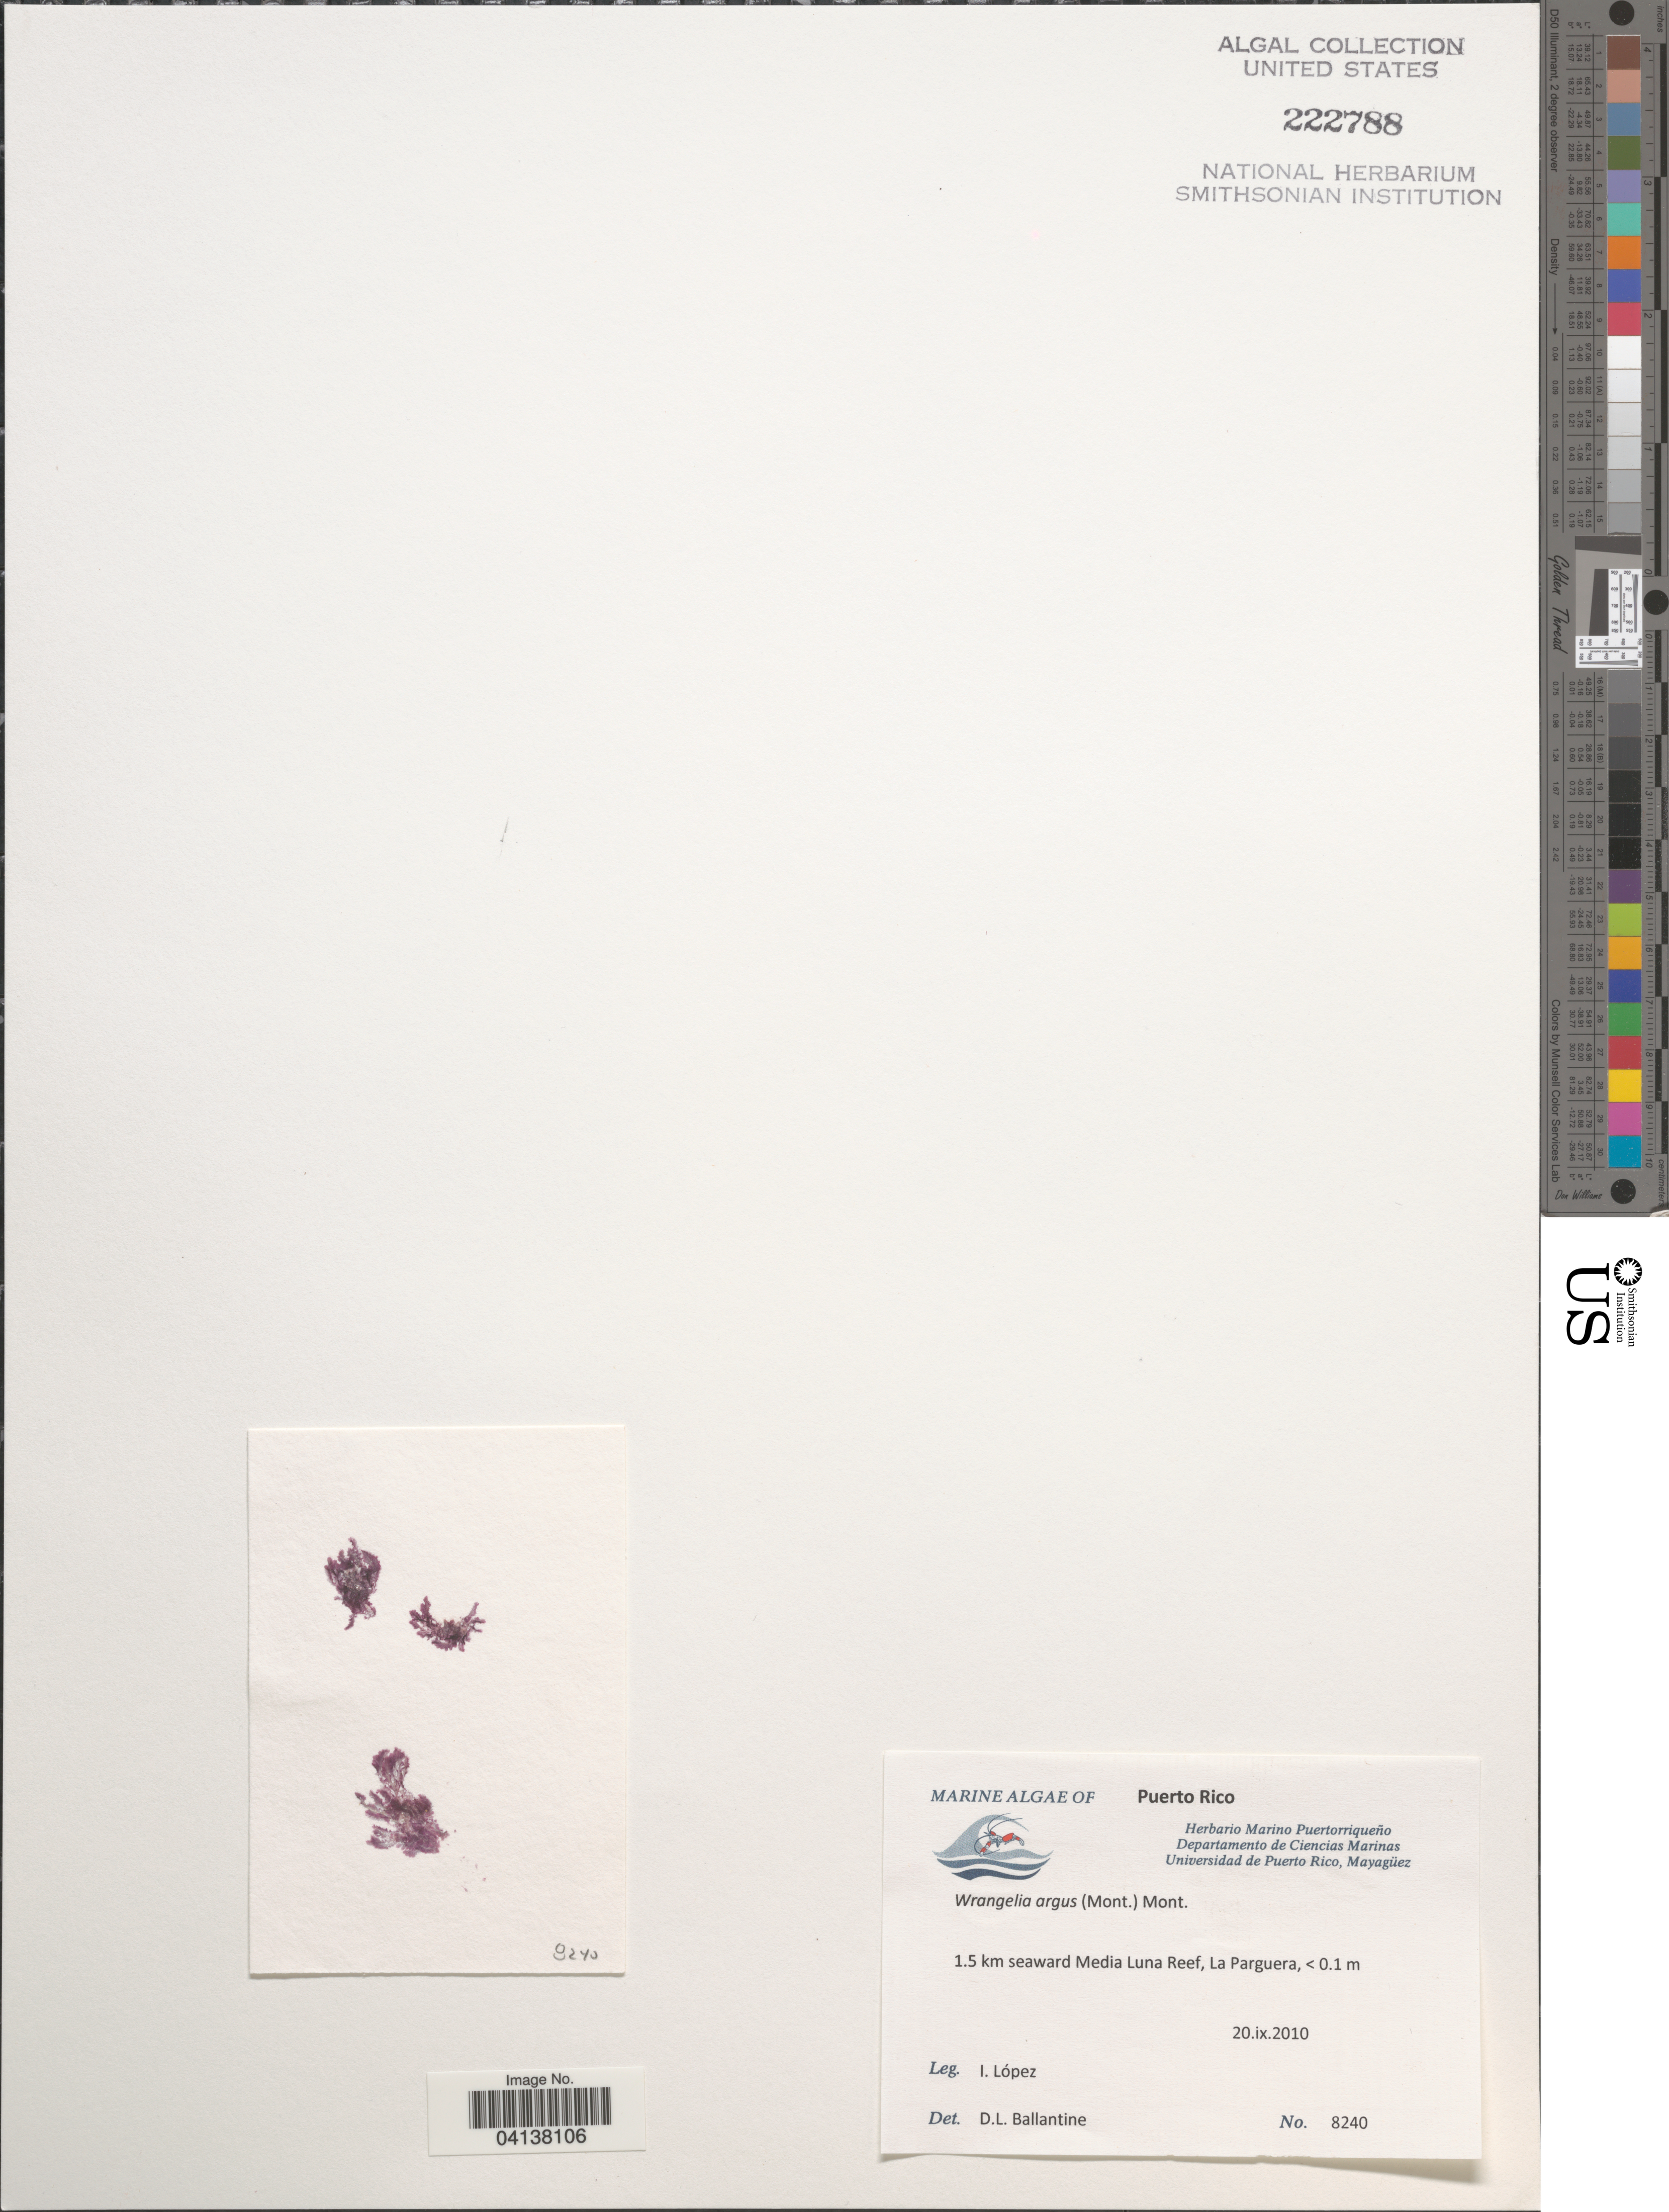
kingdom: Plantae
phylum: Rhodophyta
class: Florideophyceae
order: Ceramiales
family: Wrangeliaceae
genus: Wrangelia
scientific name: Wrangelia argus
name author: (Mont.) Mont.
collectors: I. Lopéz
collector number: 8240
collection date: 2010-09-20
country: Puerto Rico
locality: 1.5 km seaward Media Luna Reef, La Parguera.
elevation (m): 0.1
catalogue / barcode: US 222788